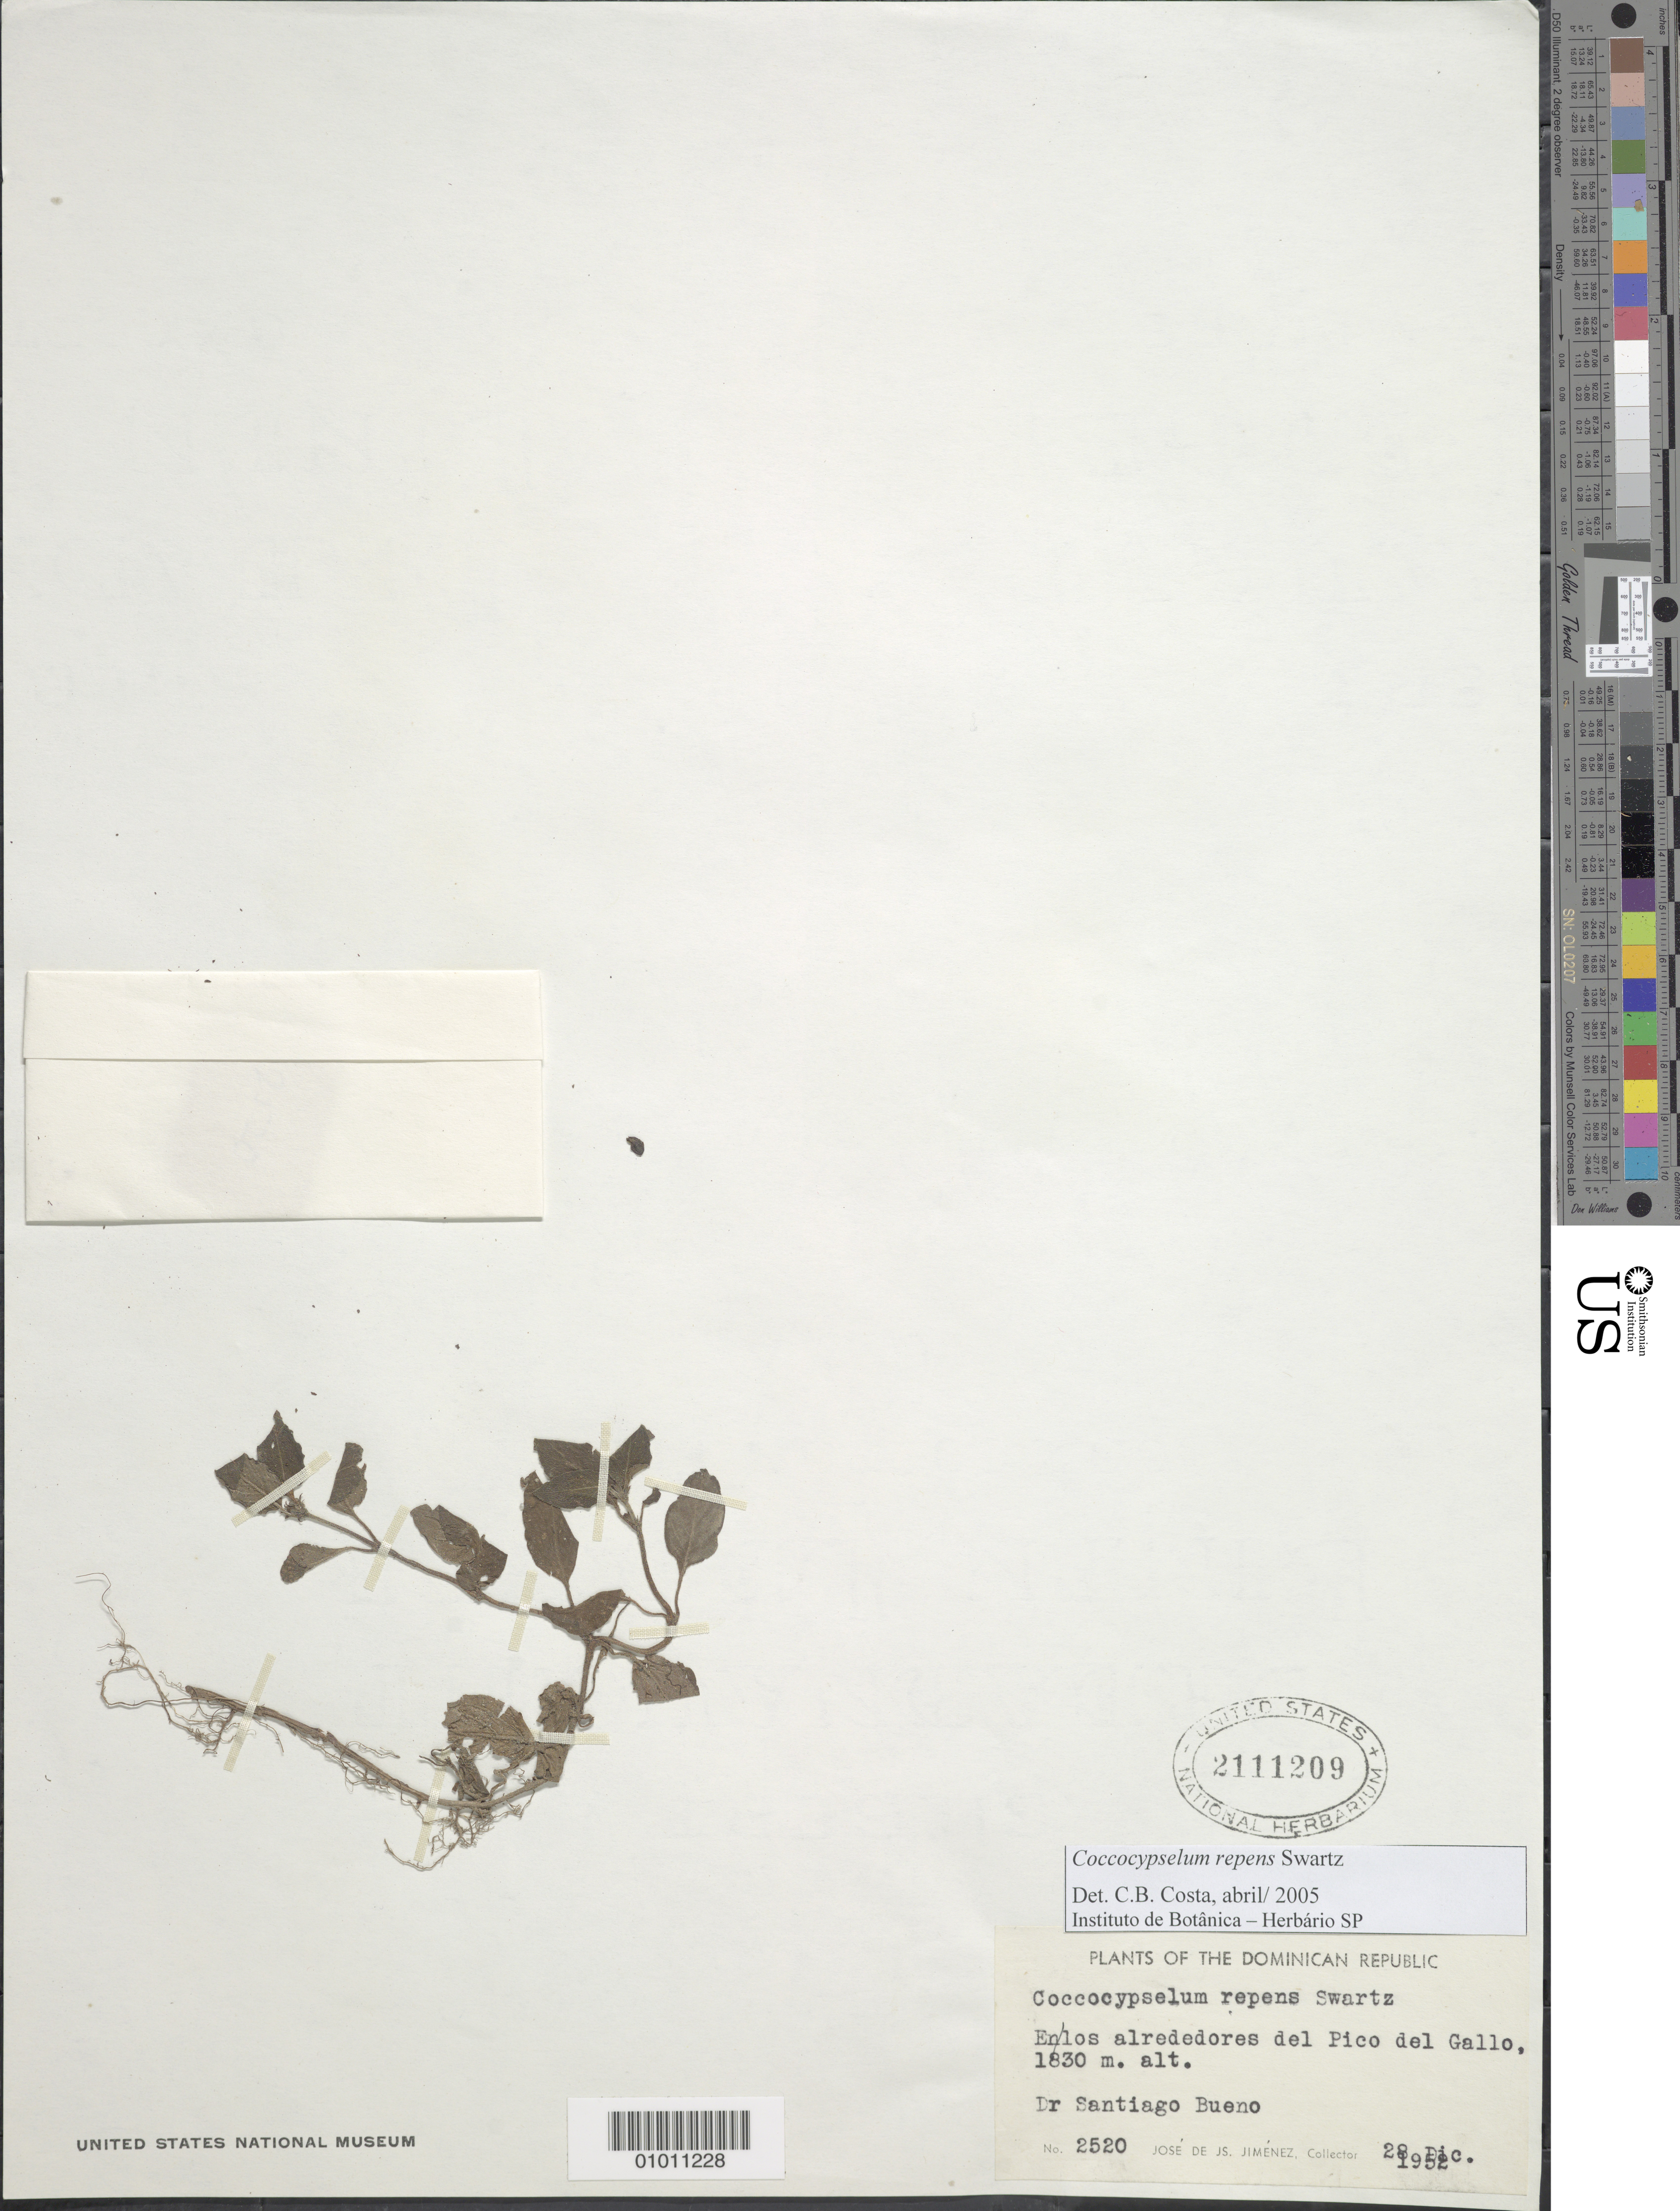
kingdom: Plantae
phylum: Tracheophyta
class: Magnoliopsida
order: Gentianales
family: Rubiaceae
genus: Coccocypselum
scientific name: Coccocypselum repens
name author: Sw.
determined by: Costa, C. B.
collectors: J. J. Jiménez Almonte & S. Bueno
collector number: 2520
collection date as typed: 28 Dec 1952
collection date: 1952-12-28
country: Dominican Republic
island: Hispaniola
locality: En los alrededores del Pino del Gallo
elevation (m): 1830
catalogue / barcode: US 2111209